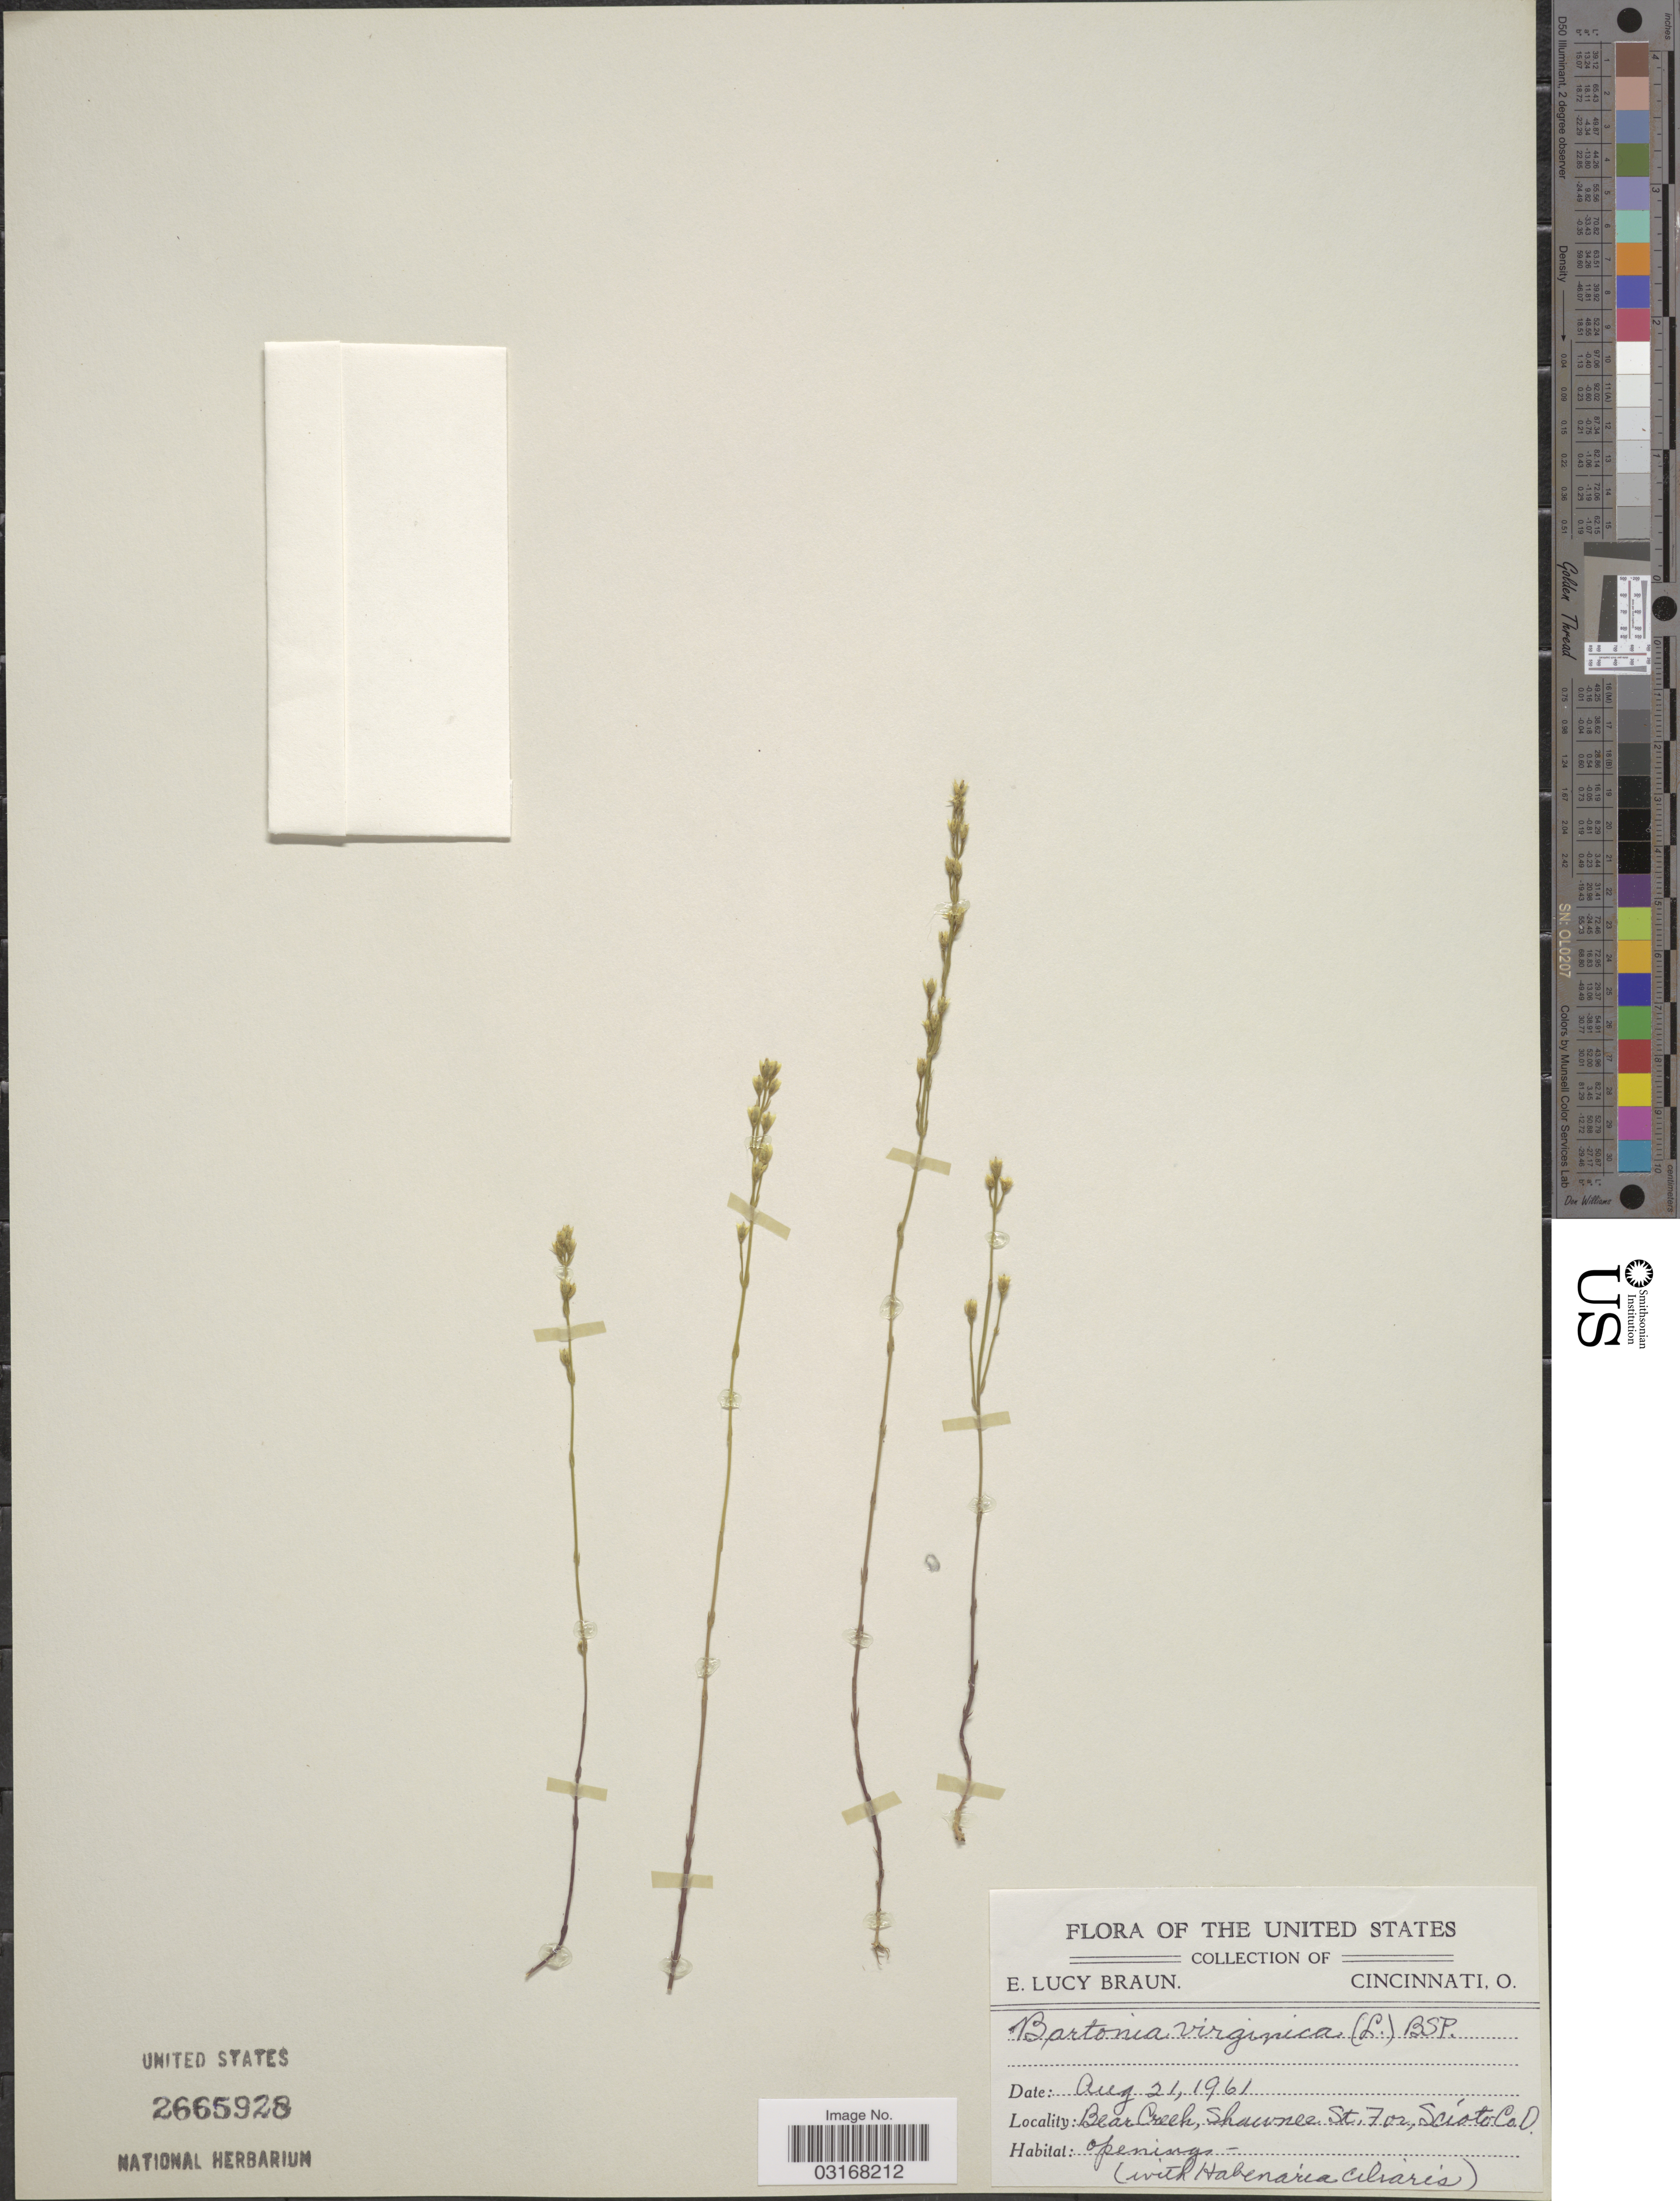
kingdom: Plantae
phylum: Tracheophyta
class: Magnoliopsida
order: Gentianales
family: Gentianaceae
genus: Bartonia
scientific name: Bartonia virginica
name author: (L.) Britton, Stearns & Poggenb.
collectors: E. Braun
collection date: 1961-08-21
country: United States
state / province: Ohio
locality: Bear Creek, Shawnee St. For. Scioto Co. O.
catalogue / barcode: US 2665928